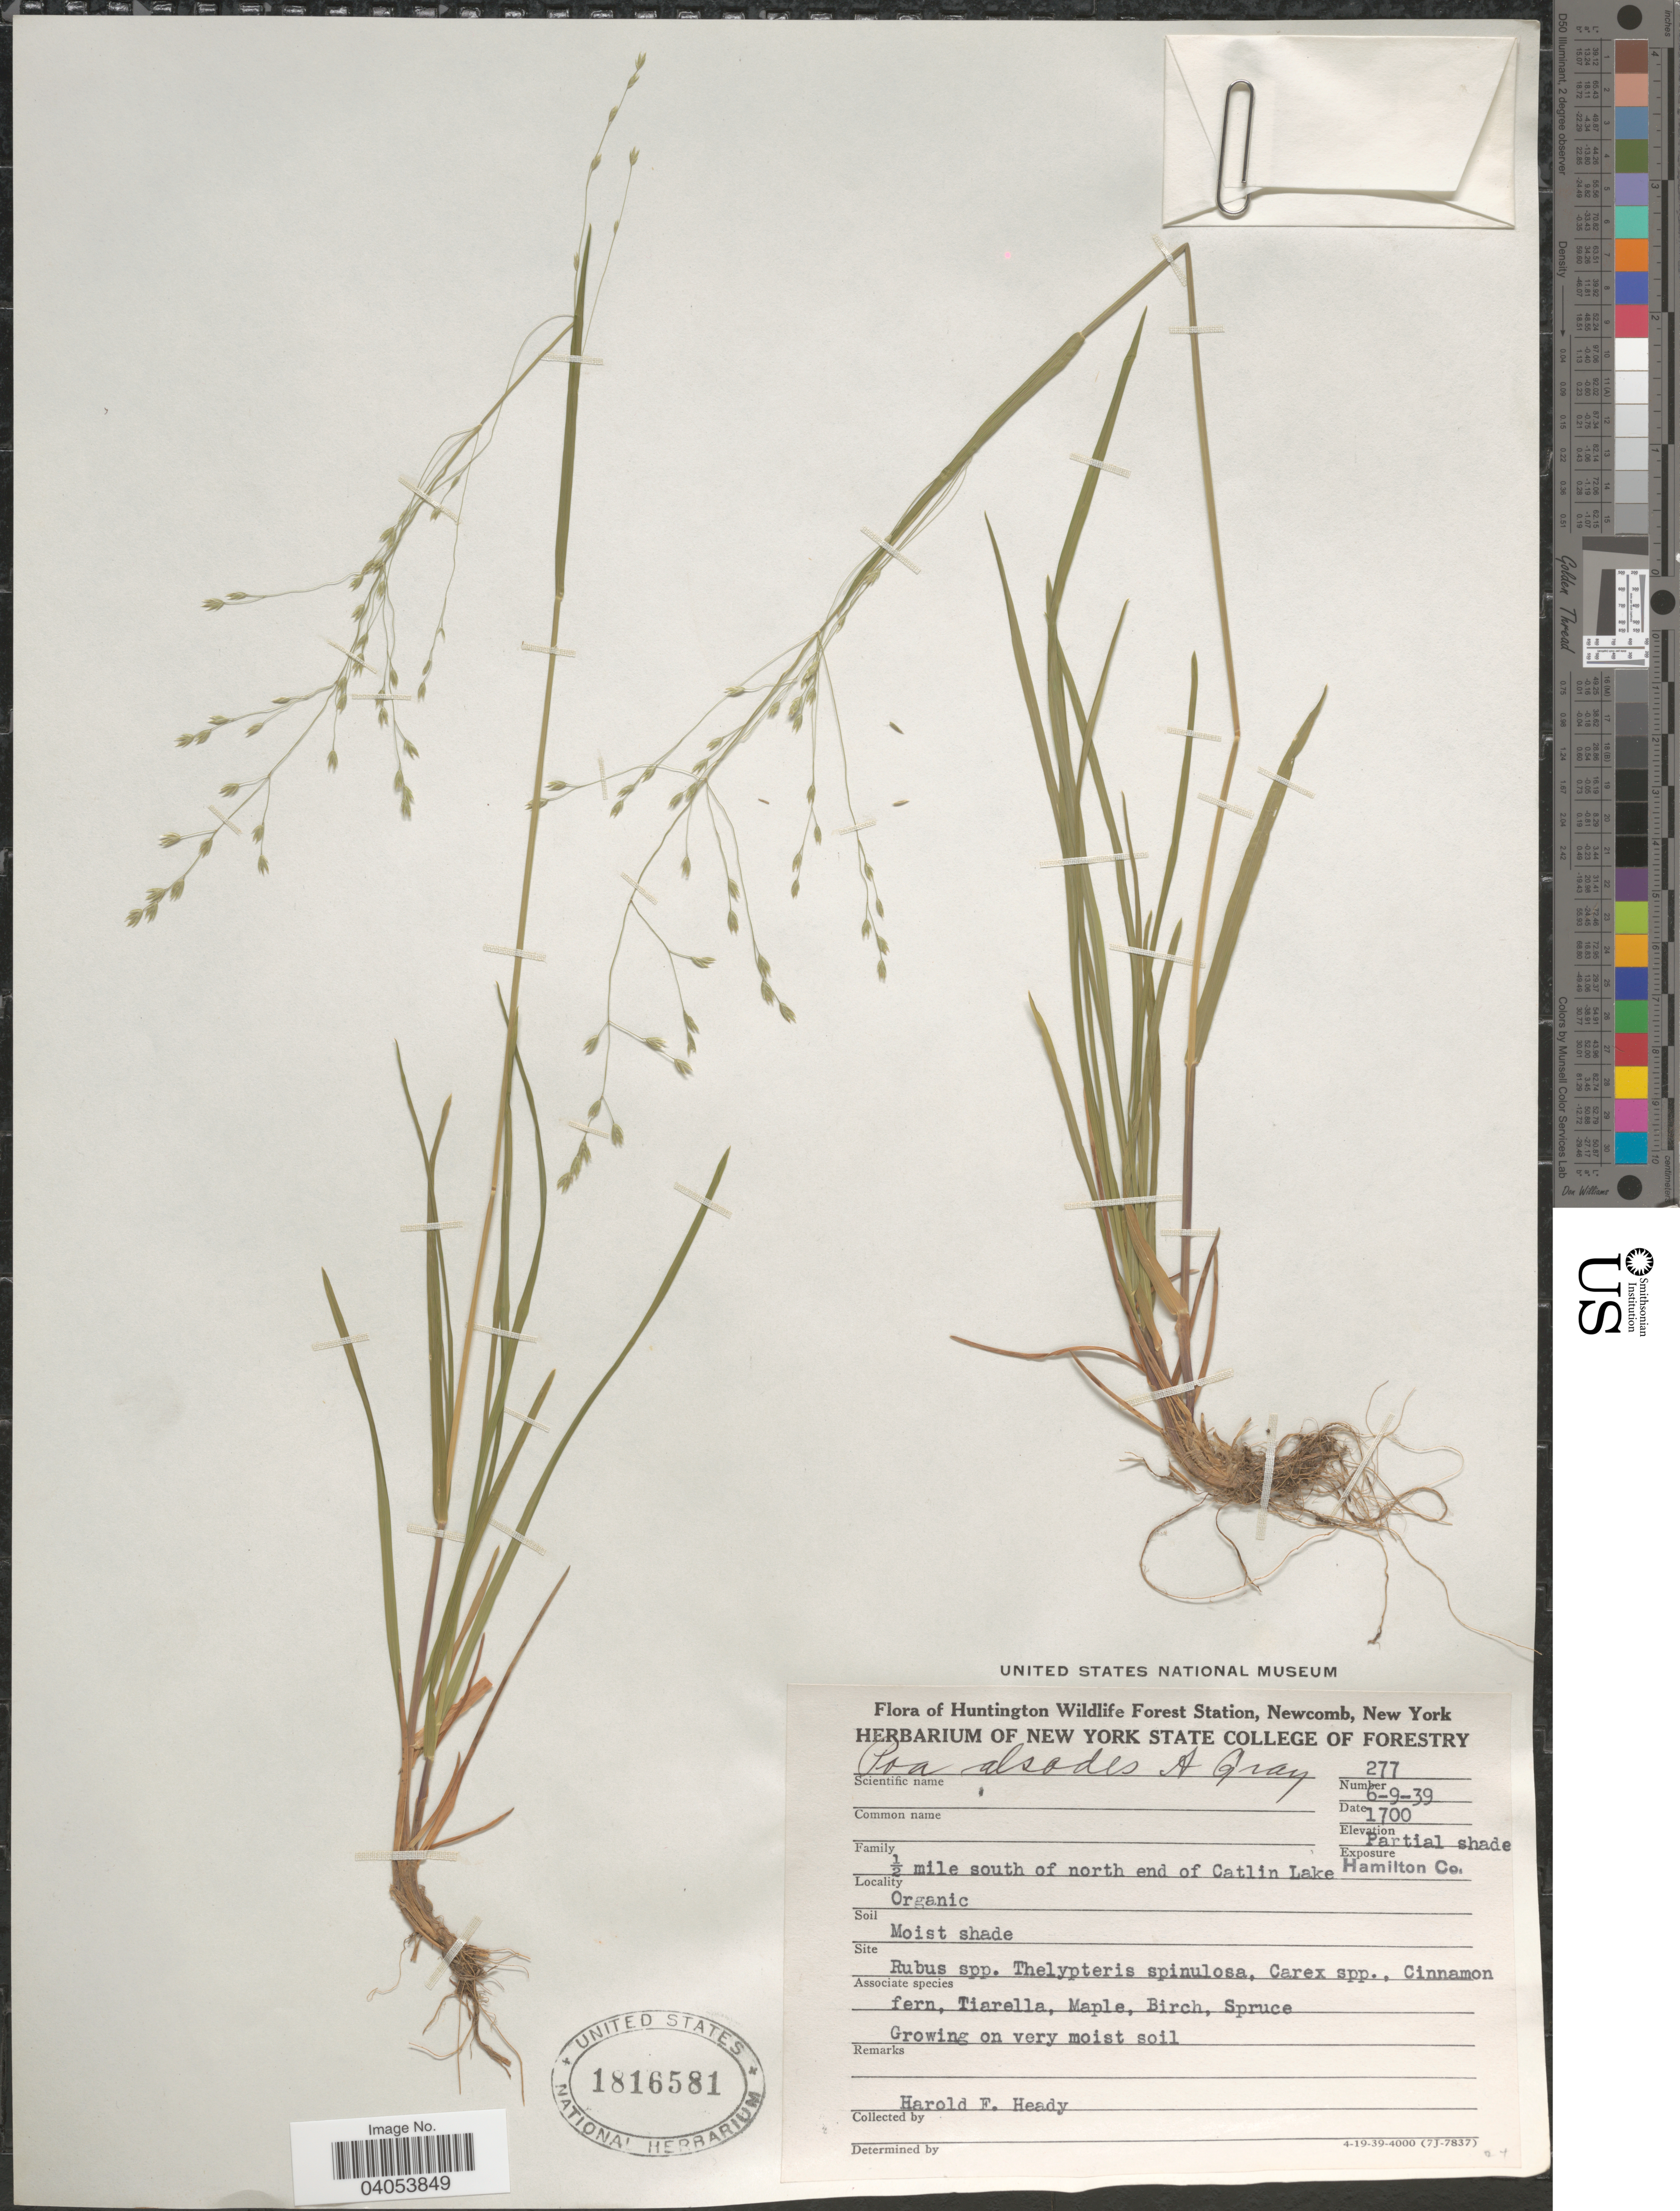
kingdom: Plantae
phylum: Tracheophyta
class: Liliopsida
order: Poales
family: Poaceae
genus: Poa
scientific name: Poa alsodes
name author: A. Gray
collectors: H. Heady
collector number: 277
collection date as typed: Transcribed d/m/y: 9/6/39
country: United States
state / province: New York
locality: ½ mile south of north end of Catlin Lake. Hamilton Co.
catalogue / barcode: US 1816581